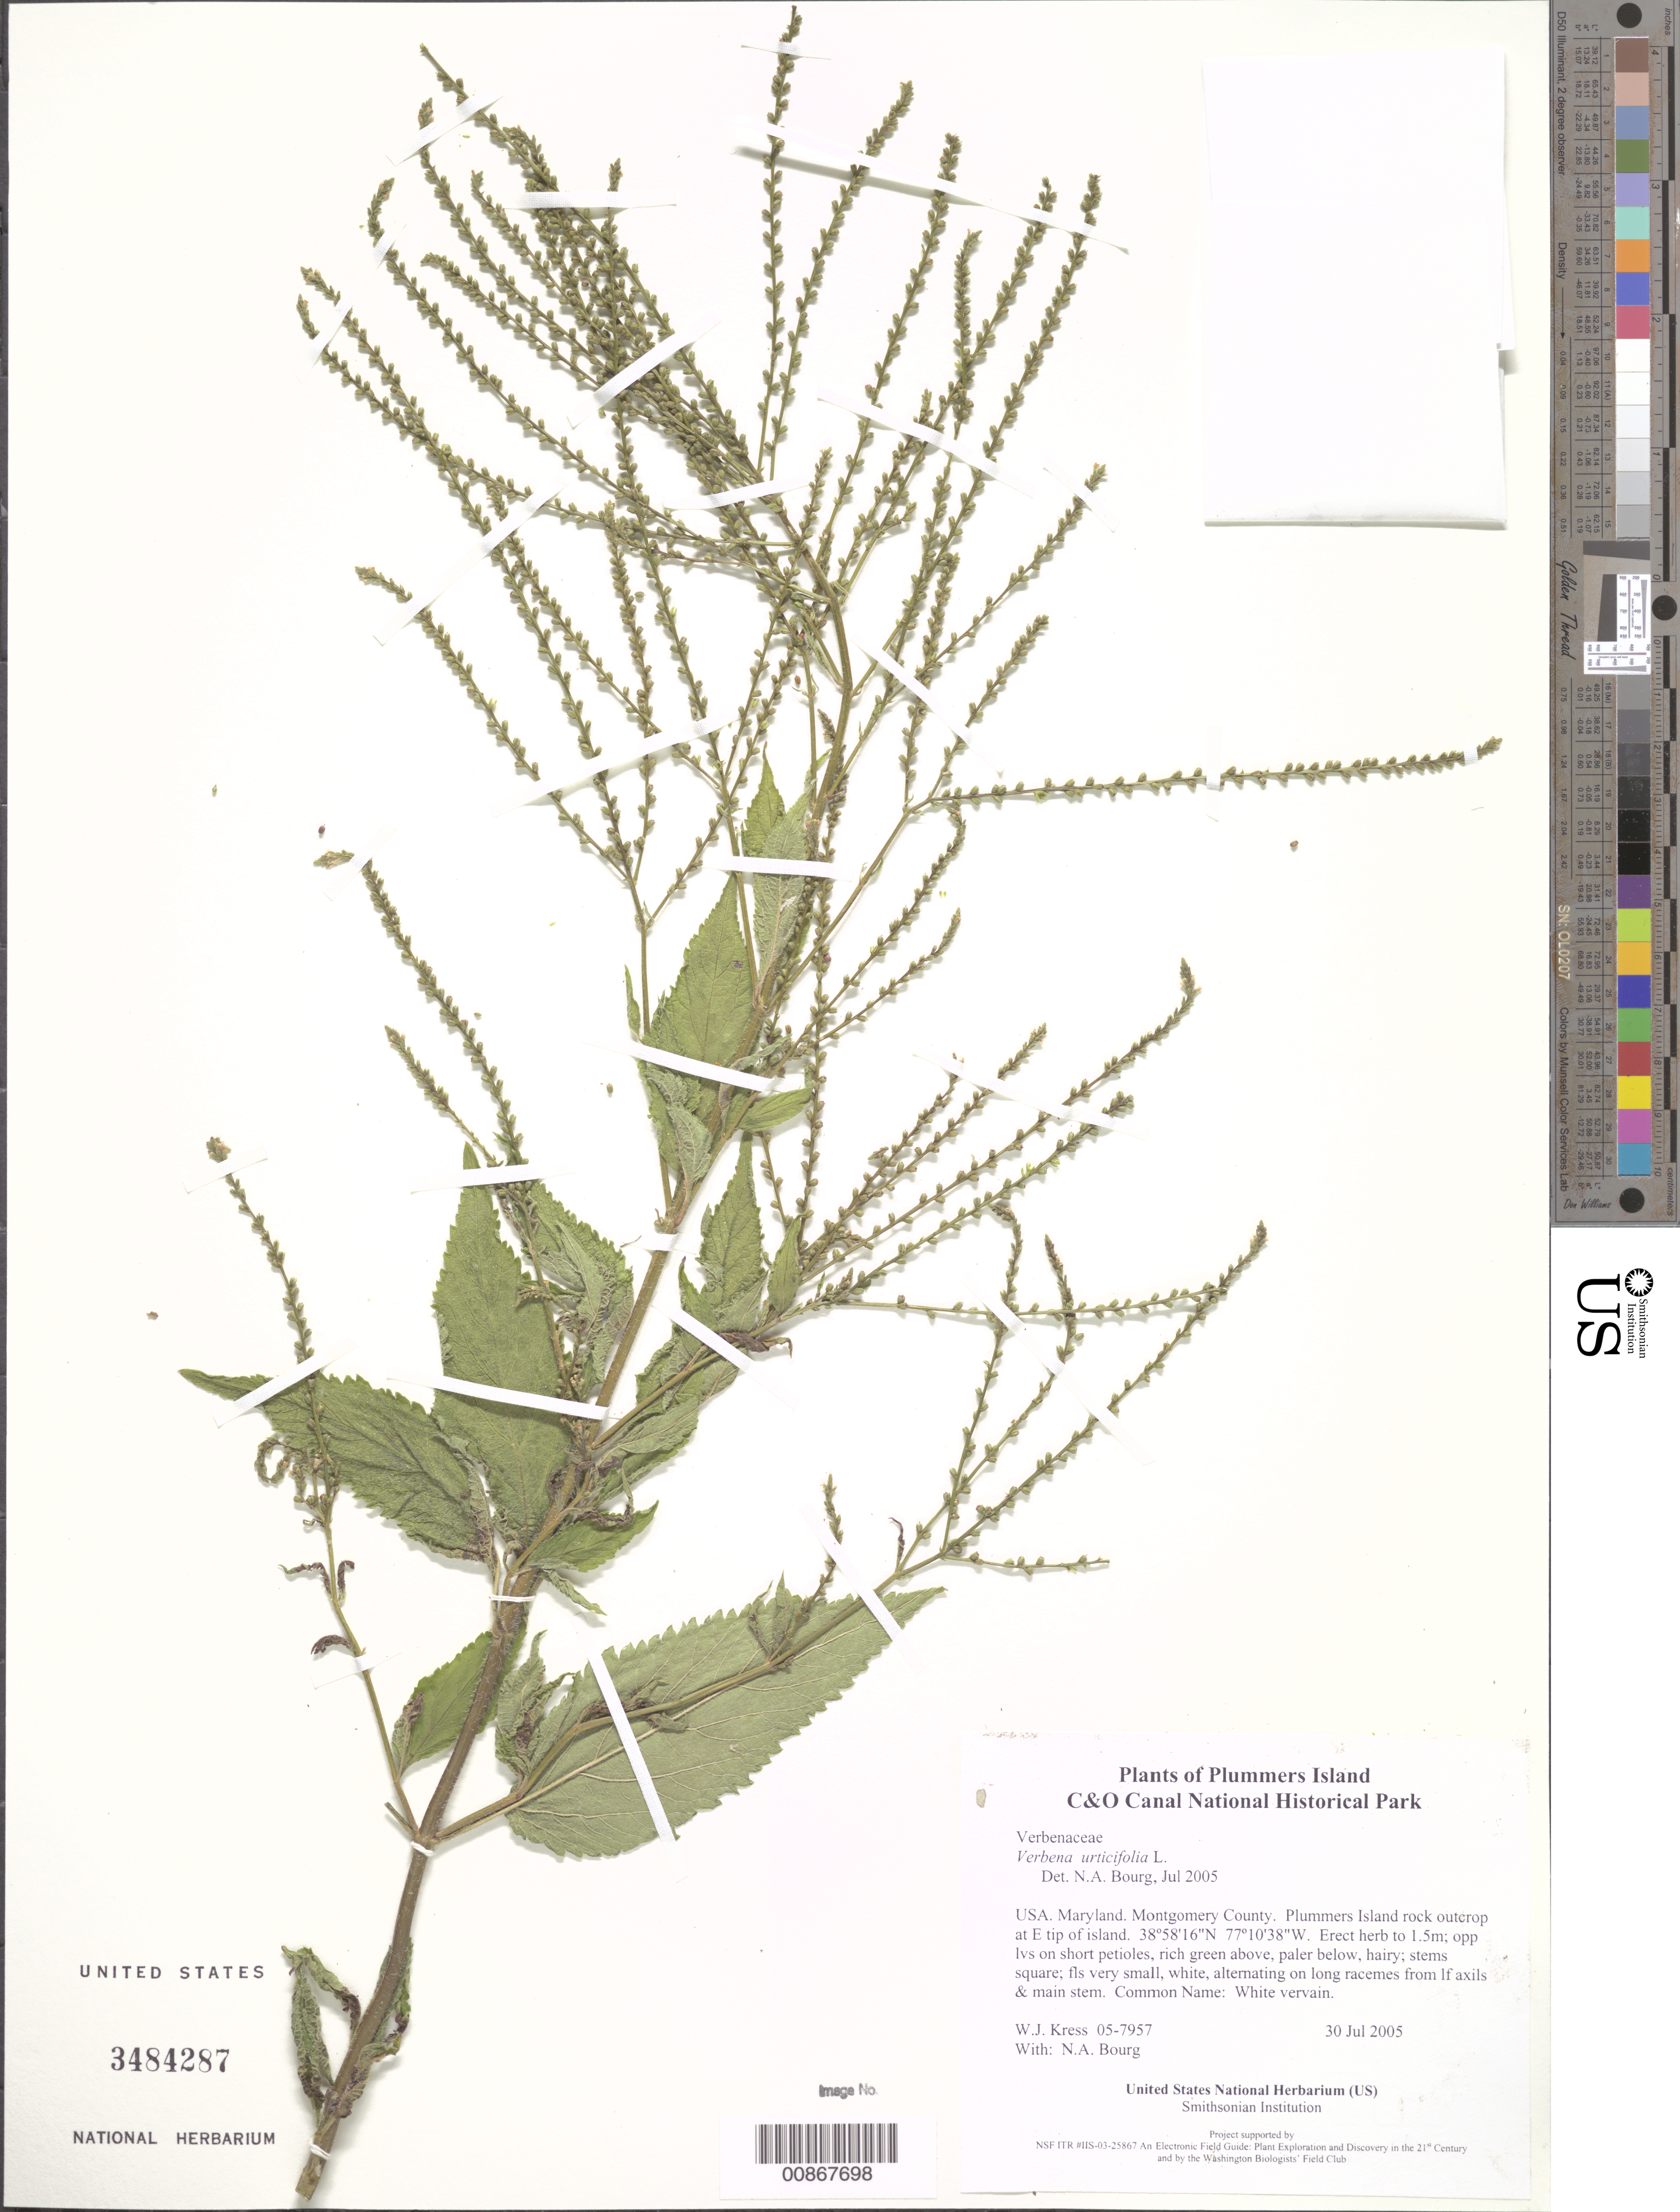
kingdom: Plantae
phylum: Tracheophyta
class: Magnoliopsida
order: Lamiales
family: Verbenaceae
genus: Verbena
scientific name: Verbena urticifolia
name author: L.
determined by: Bourg, N. A.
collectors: W. J. Kress & N. A. Bourg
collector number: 05-7957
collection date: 2005-07-30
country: United States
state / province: Maryland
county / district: Montgomery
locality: Chesapeake and Ohio Canal National Historical Park, Plummers Island rock outcrop at E tip of island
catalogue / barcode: US 3484287